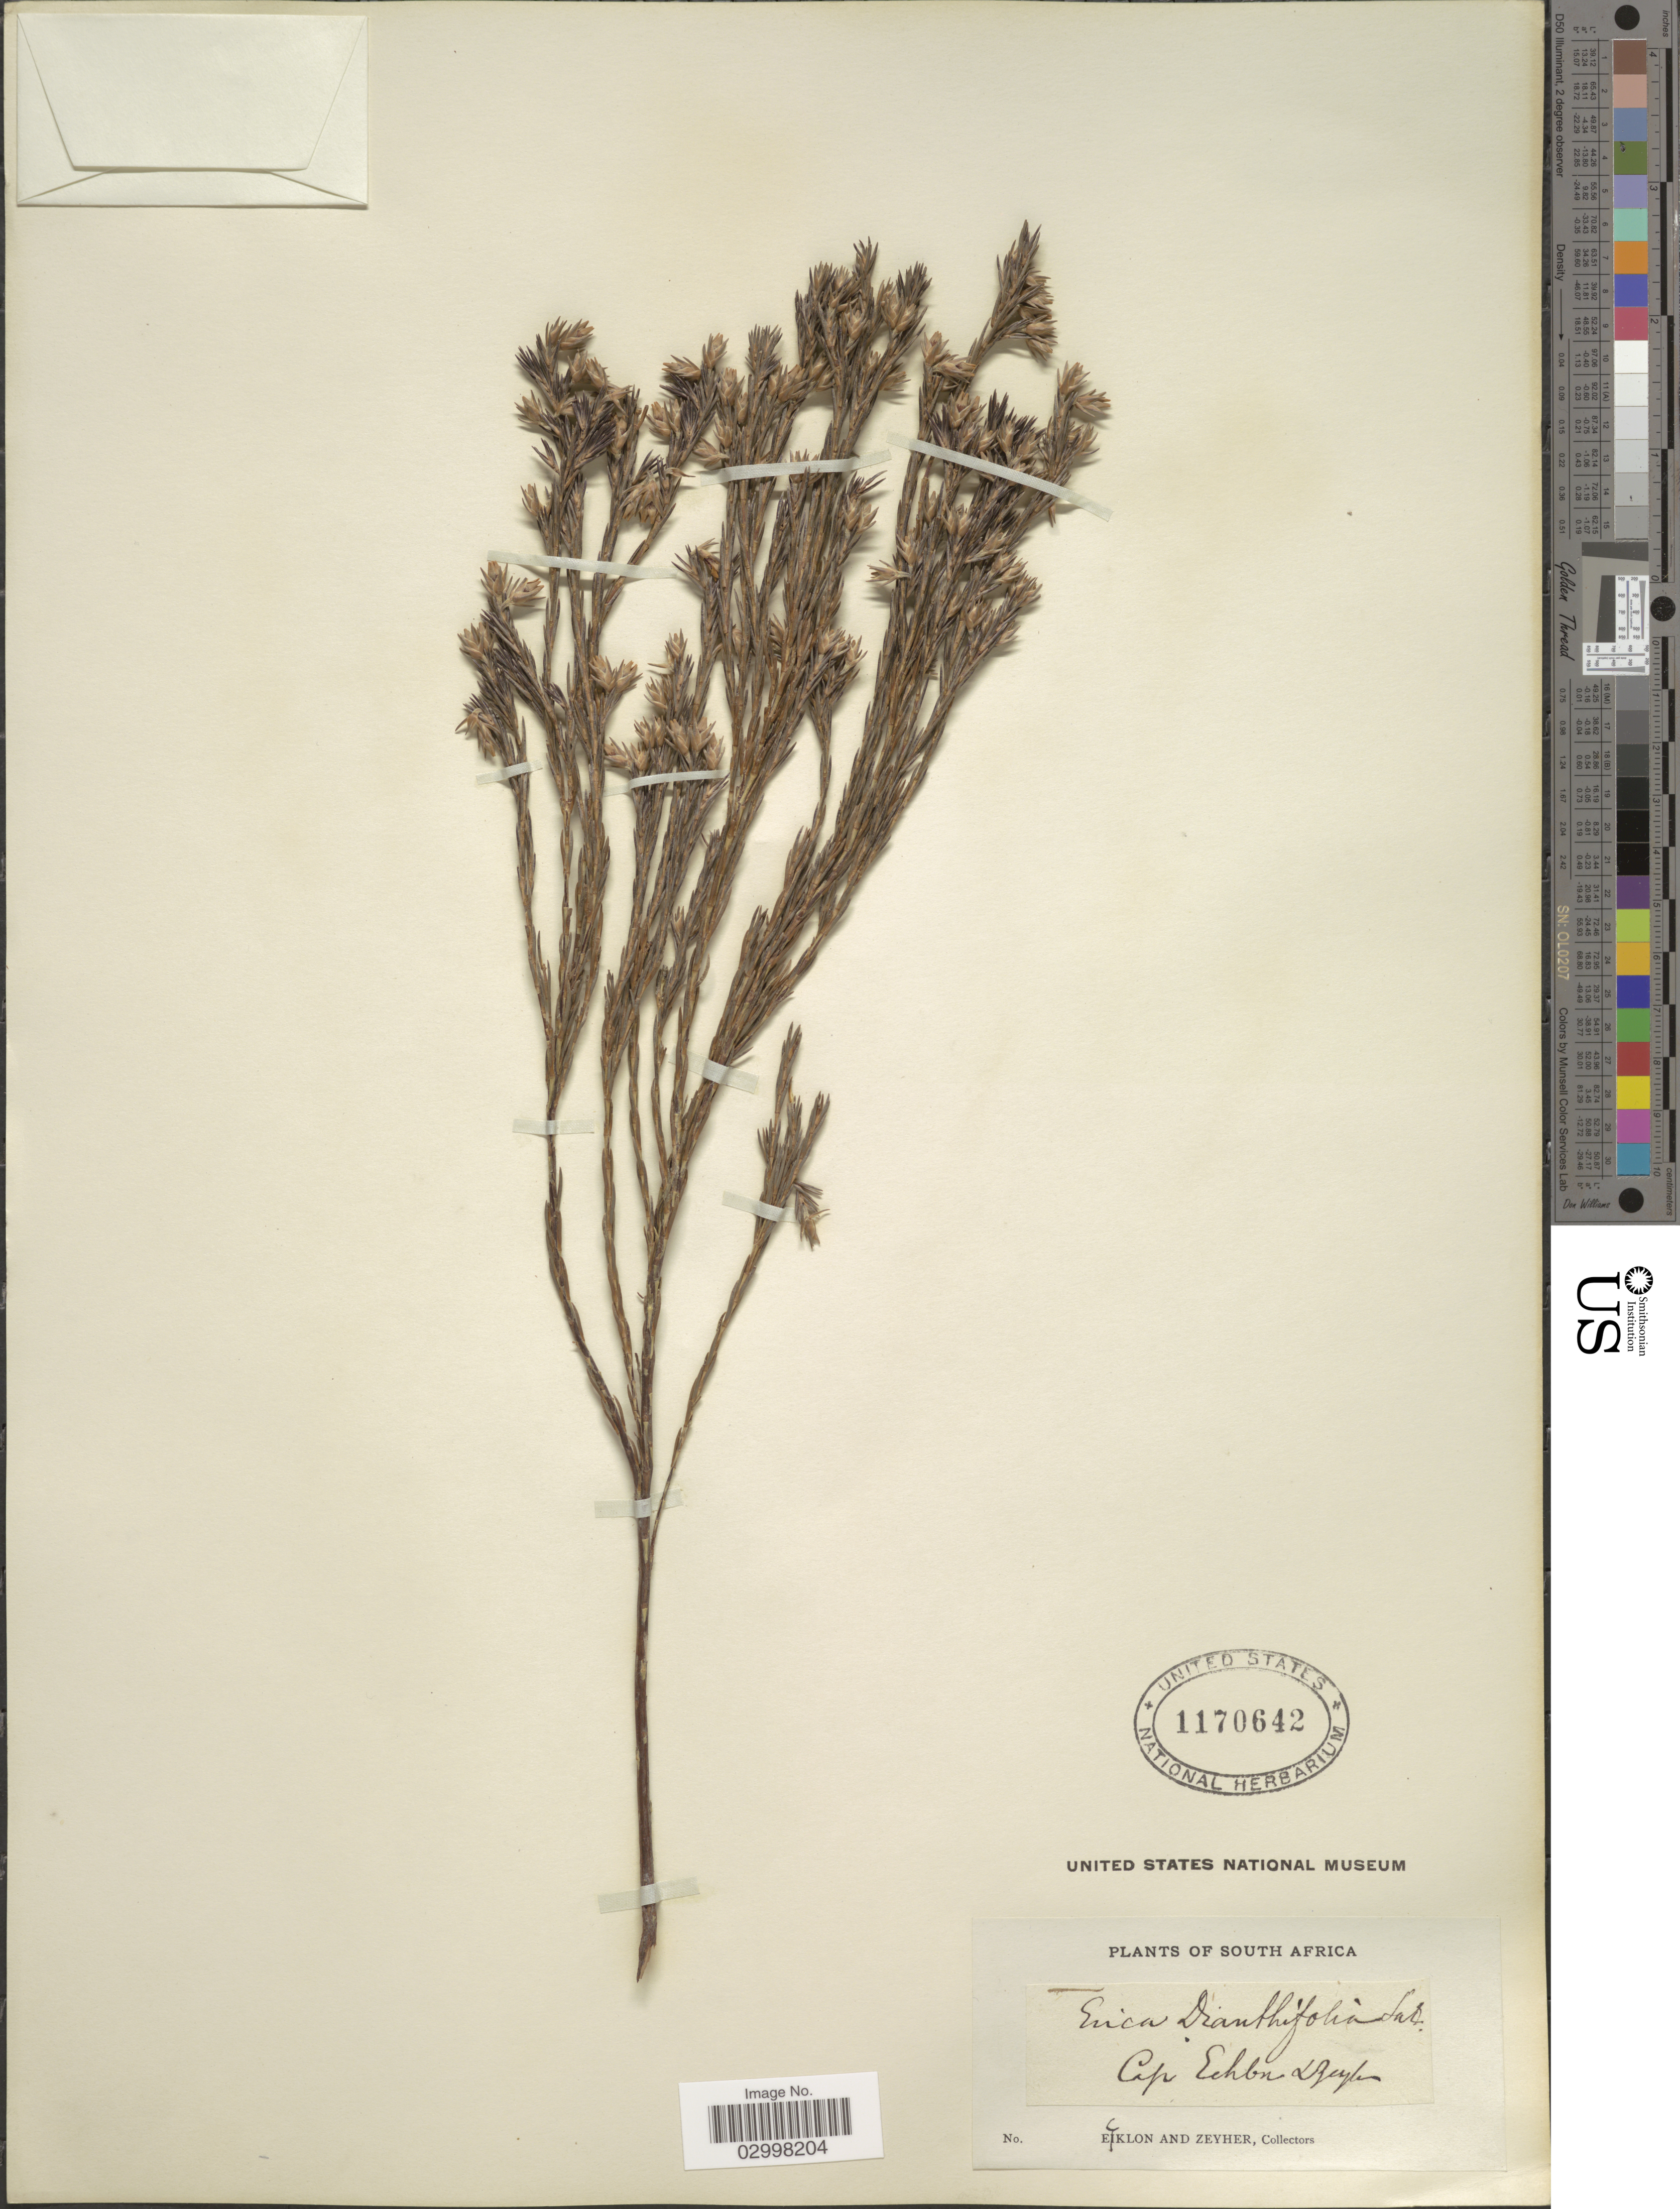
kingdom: Plantae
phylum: Tracheophyta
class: Magnoliopsida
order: Ericales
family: Ericaceae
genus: Erica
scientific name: Erica dianthifolia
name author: Salisb.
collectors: -. Ecklon & -. Zeyher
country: South Africa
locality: Cap.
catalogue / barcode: US 1170642